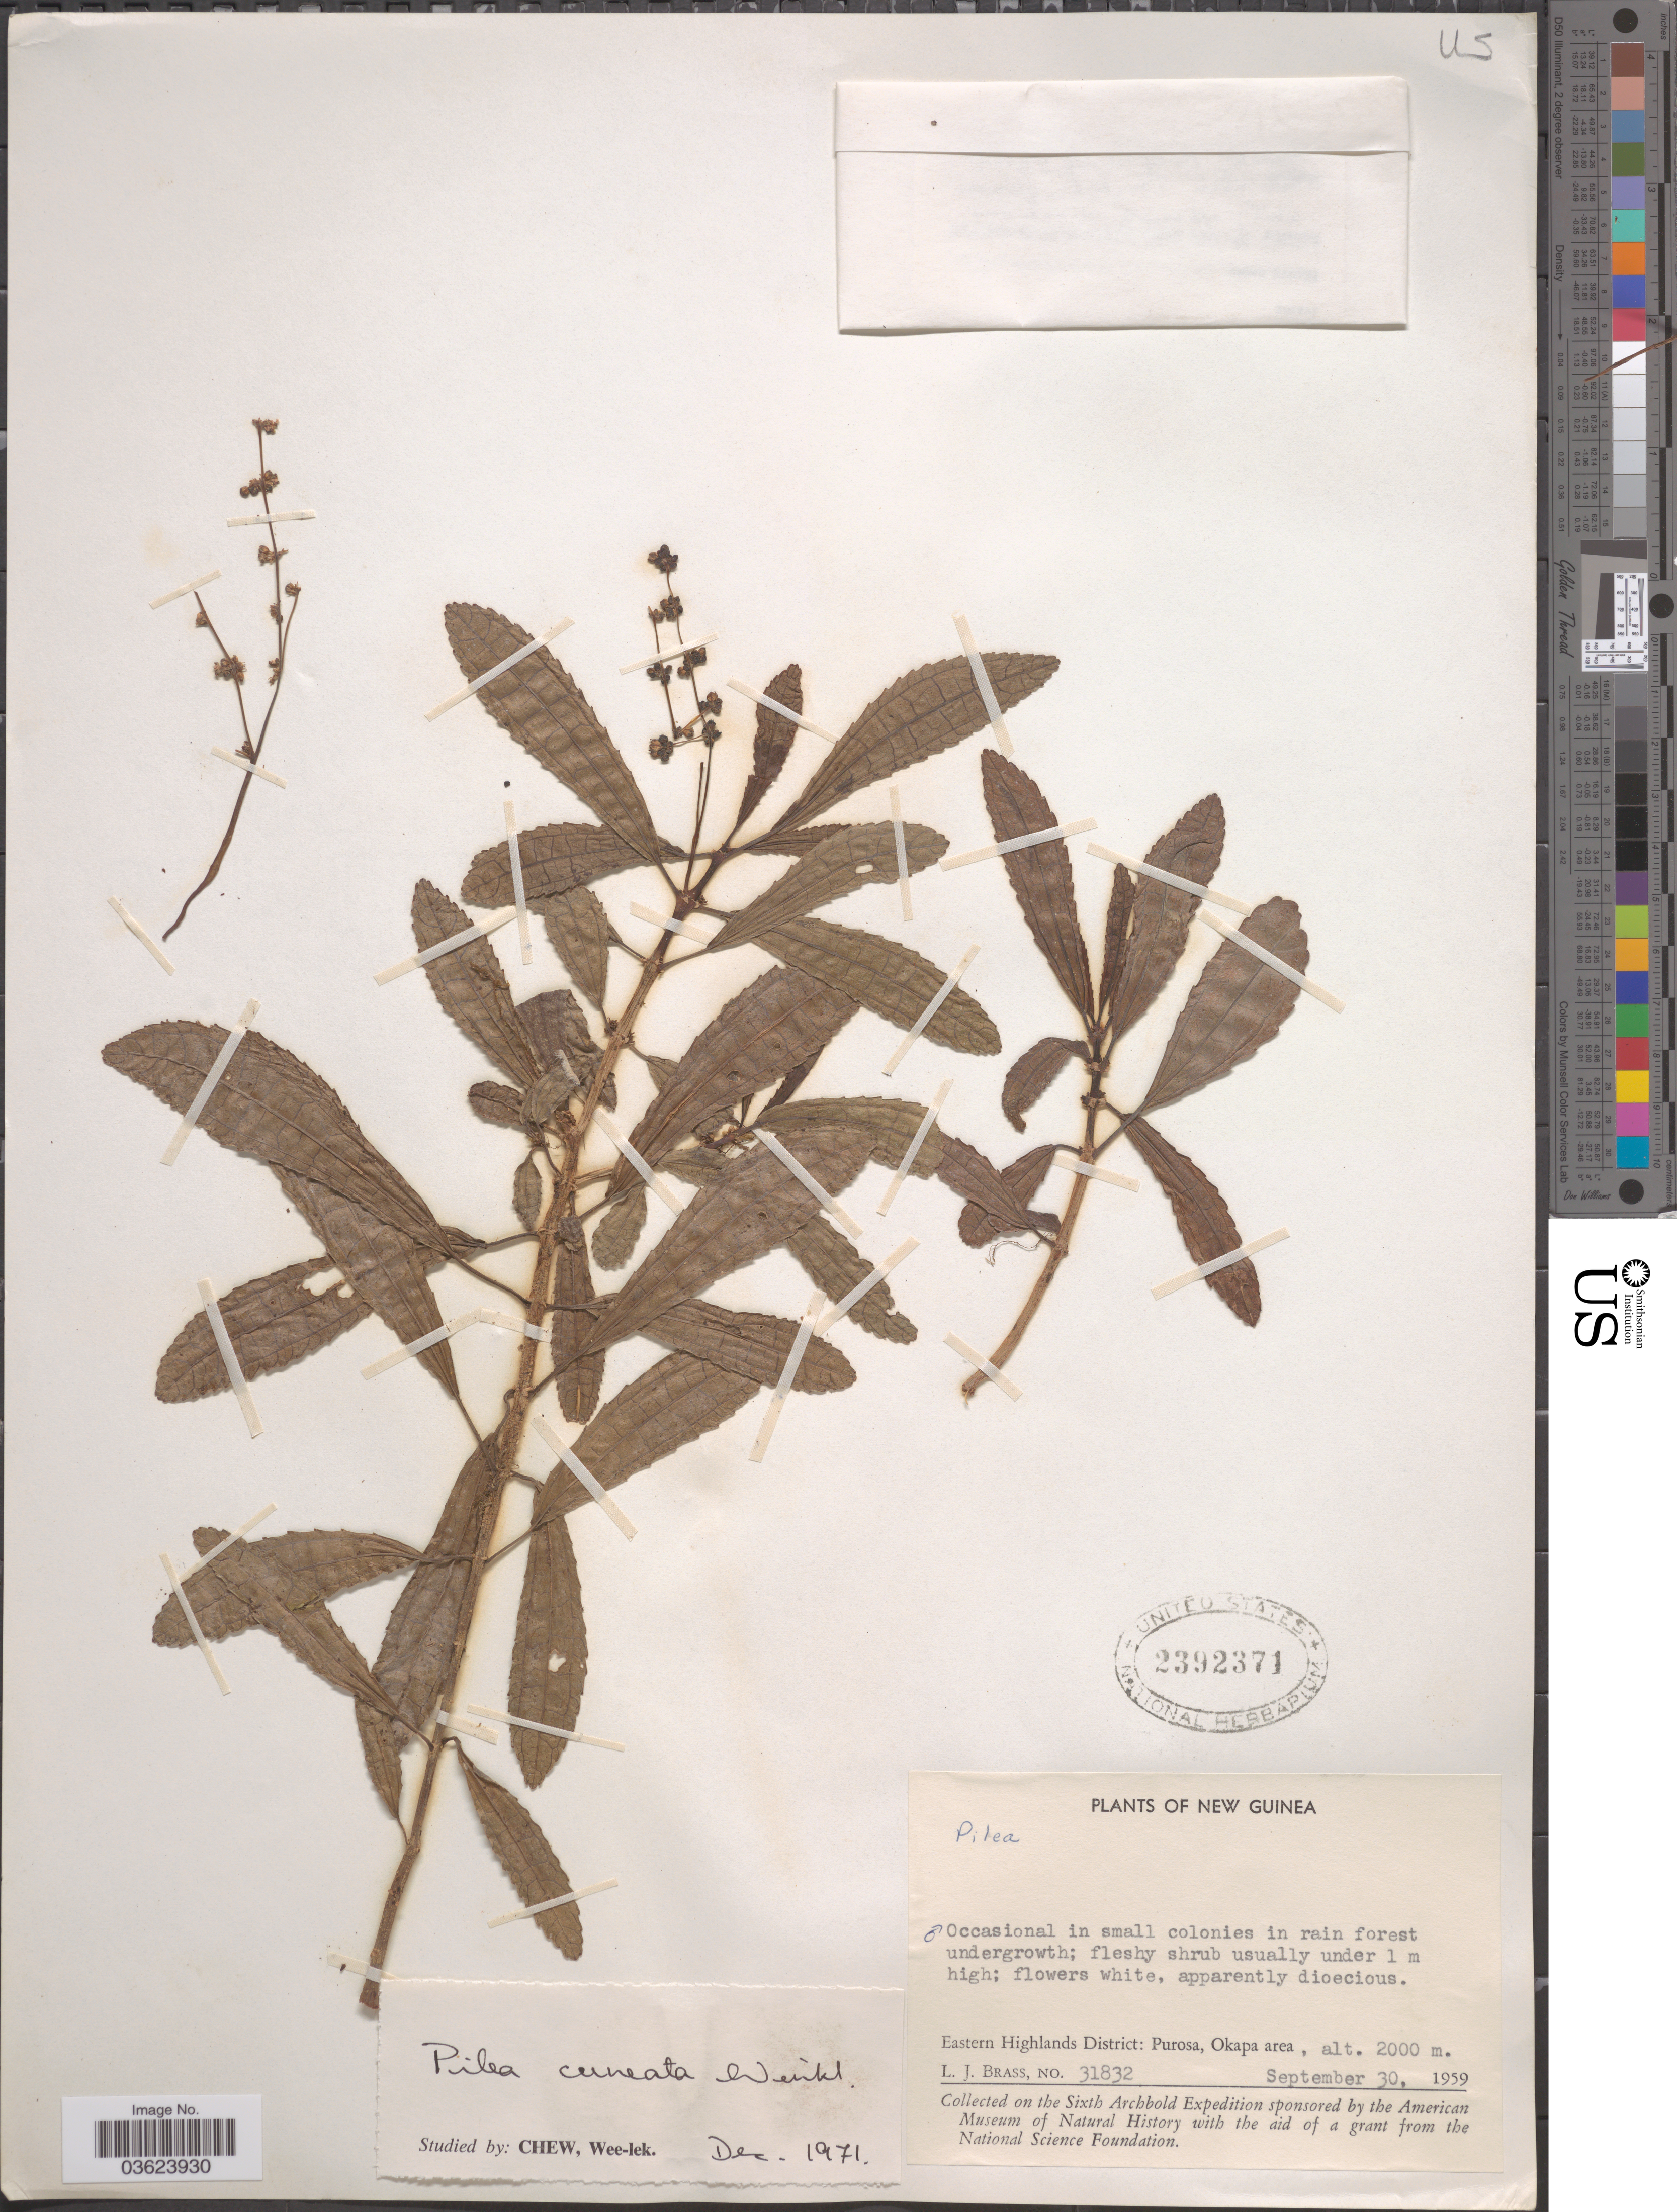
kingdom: Plantae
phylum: Tracheophyta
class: Magnoliopsida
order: Rosales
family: Urticaceae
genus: Pilea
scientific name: Pilea cuneata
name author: H.J.P. Winkl.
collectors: L. J. Brass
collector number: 31832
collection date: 1959-09-30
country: Papua New Guinea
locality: New Guinea. Eastern Highlands District: Purosa, Okapa area.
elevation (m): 2000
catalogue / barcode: US 2392371